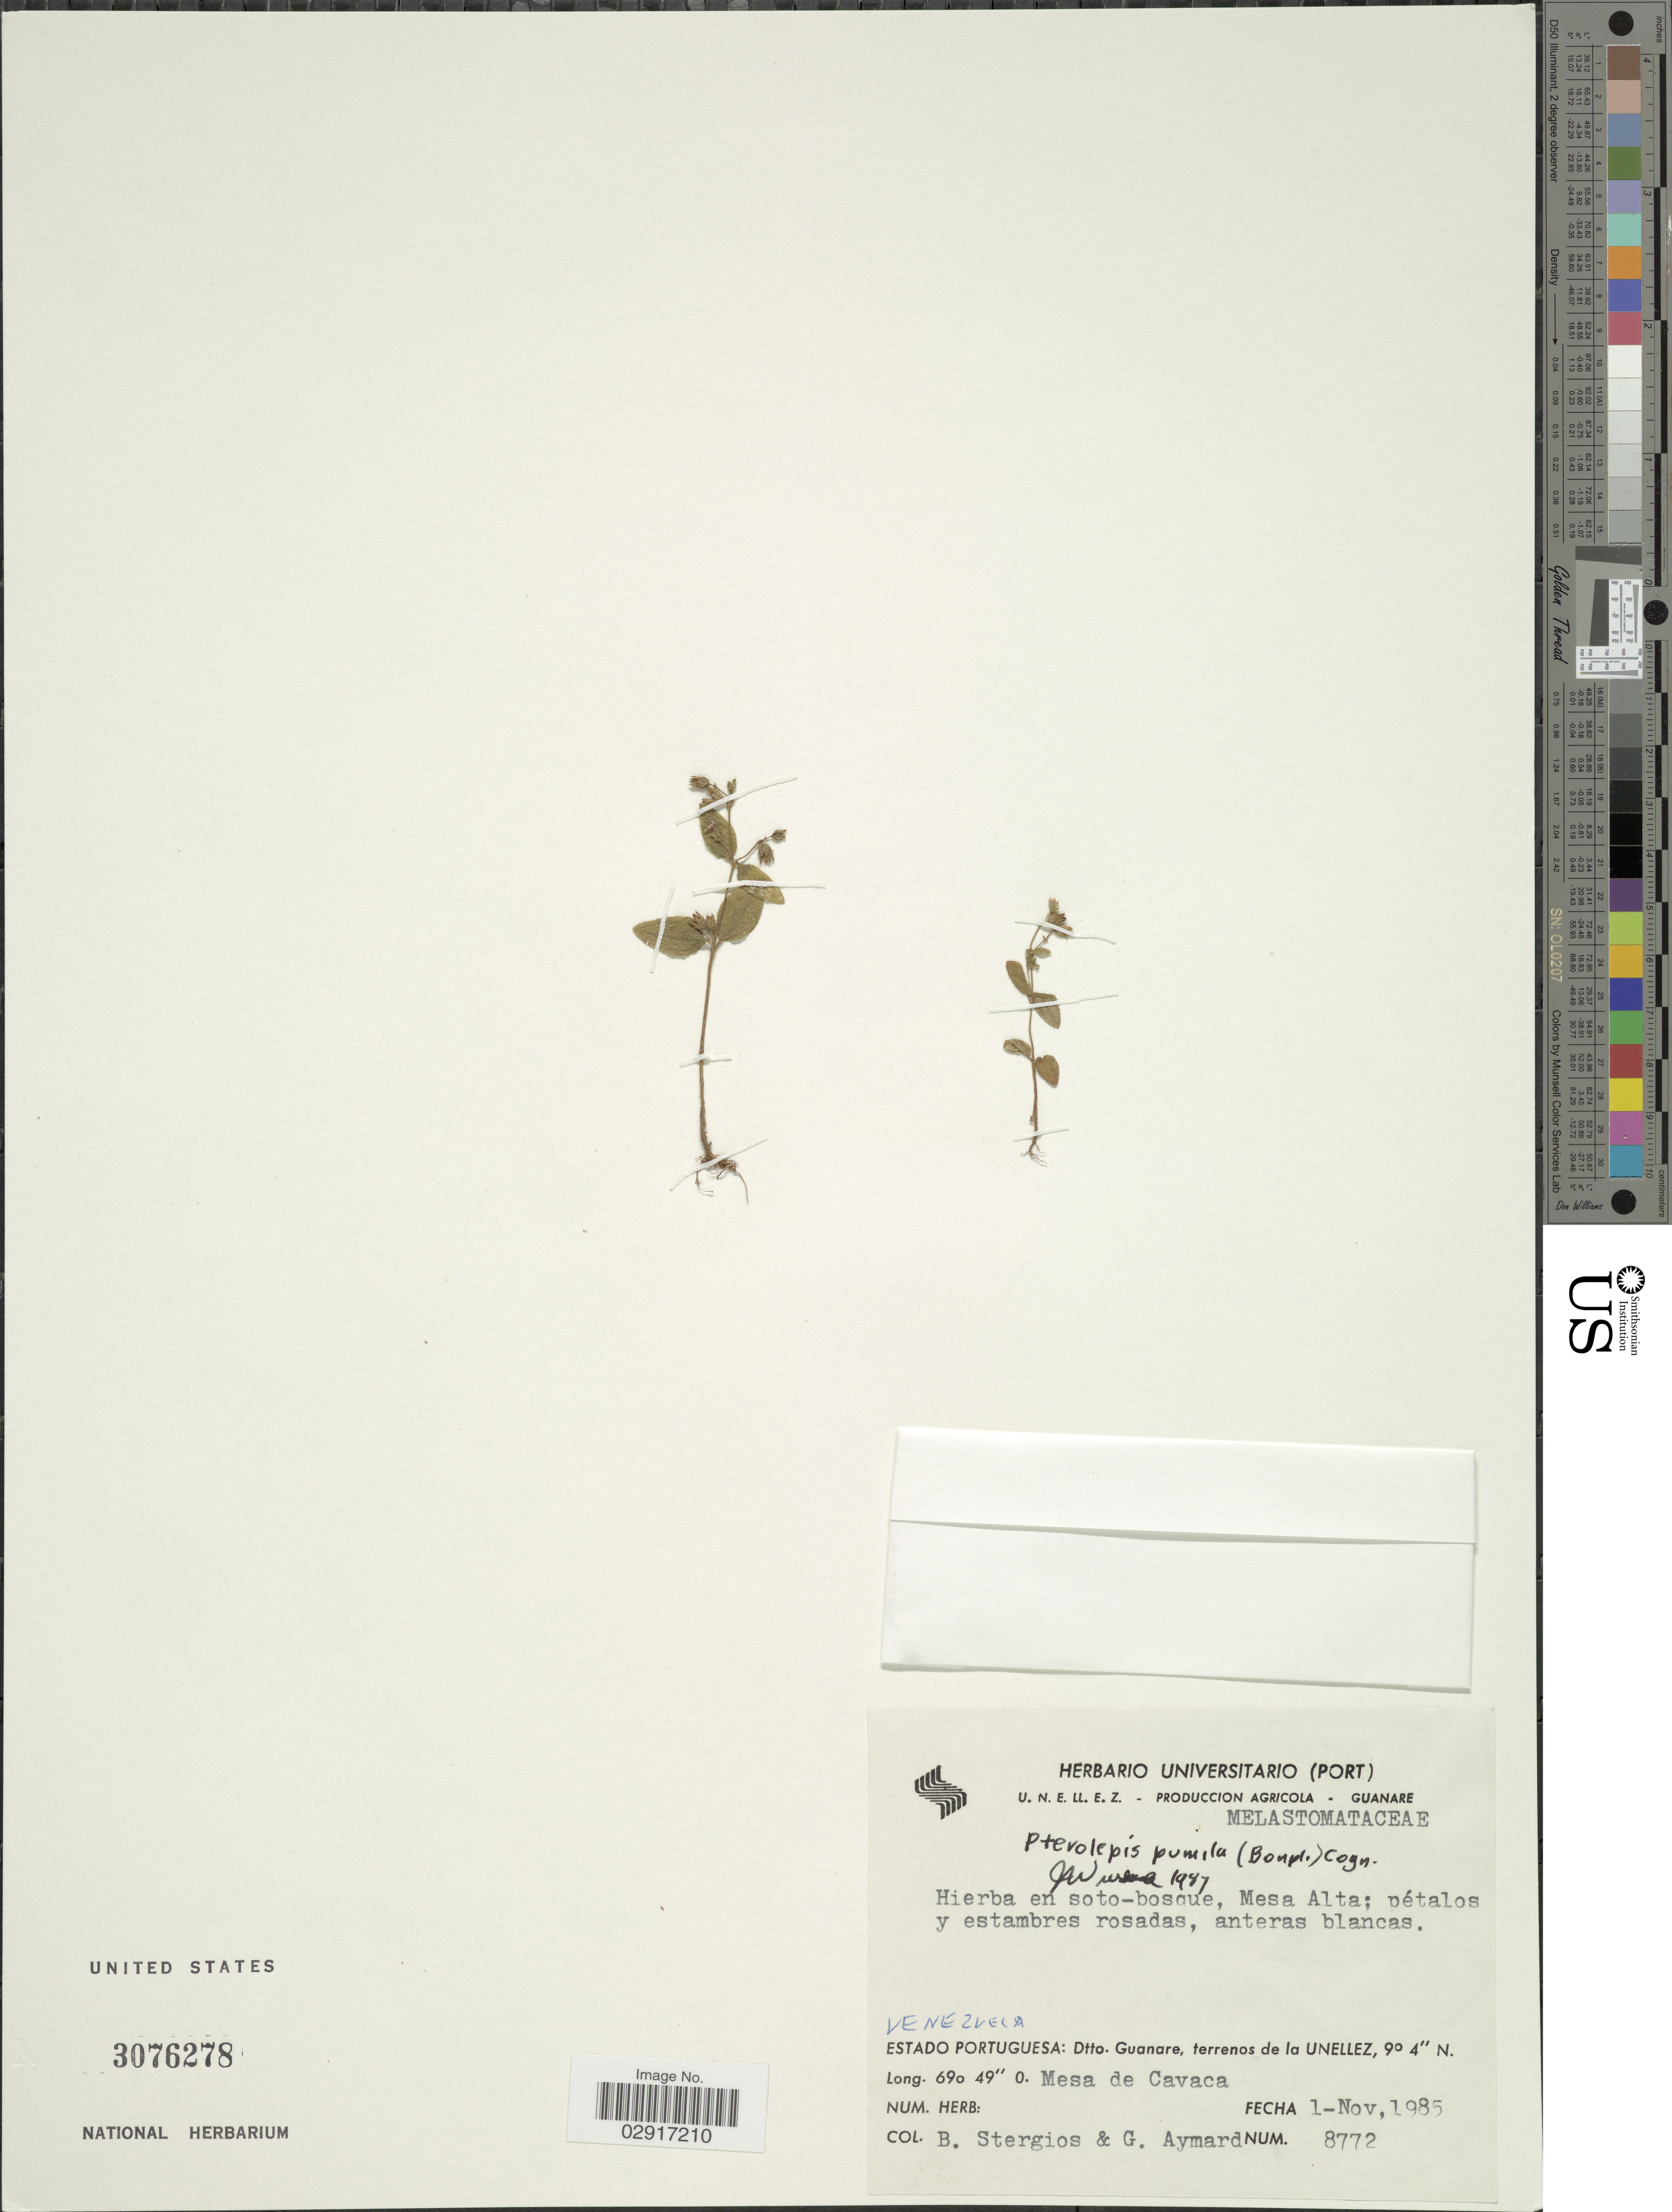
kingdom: Plantae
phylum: Tracheophyta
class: Magnoliopsida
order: Myrtales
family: Melastomataceae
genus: Pterolepis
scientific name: Pterolepis pumila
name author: (Bonpl.) DC. ex Crueg.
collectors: B. G. Stergios & G. A. Aymard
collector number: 8772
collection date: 1985-11-01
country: Venezuela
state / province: Portuguesa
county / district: Guanare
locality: Terrenos de la UNELLEZ. Mesa de Cavacas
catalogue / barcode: US 3076278